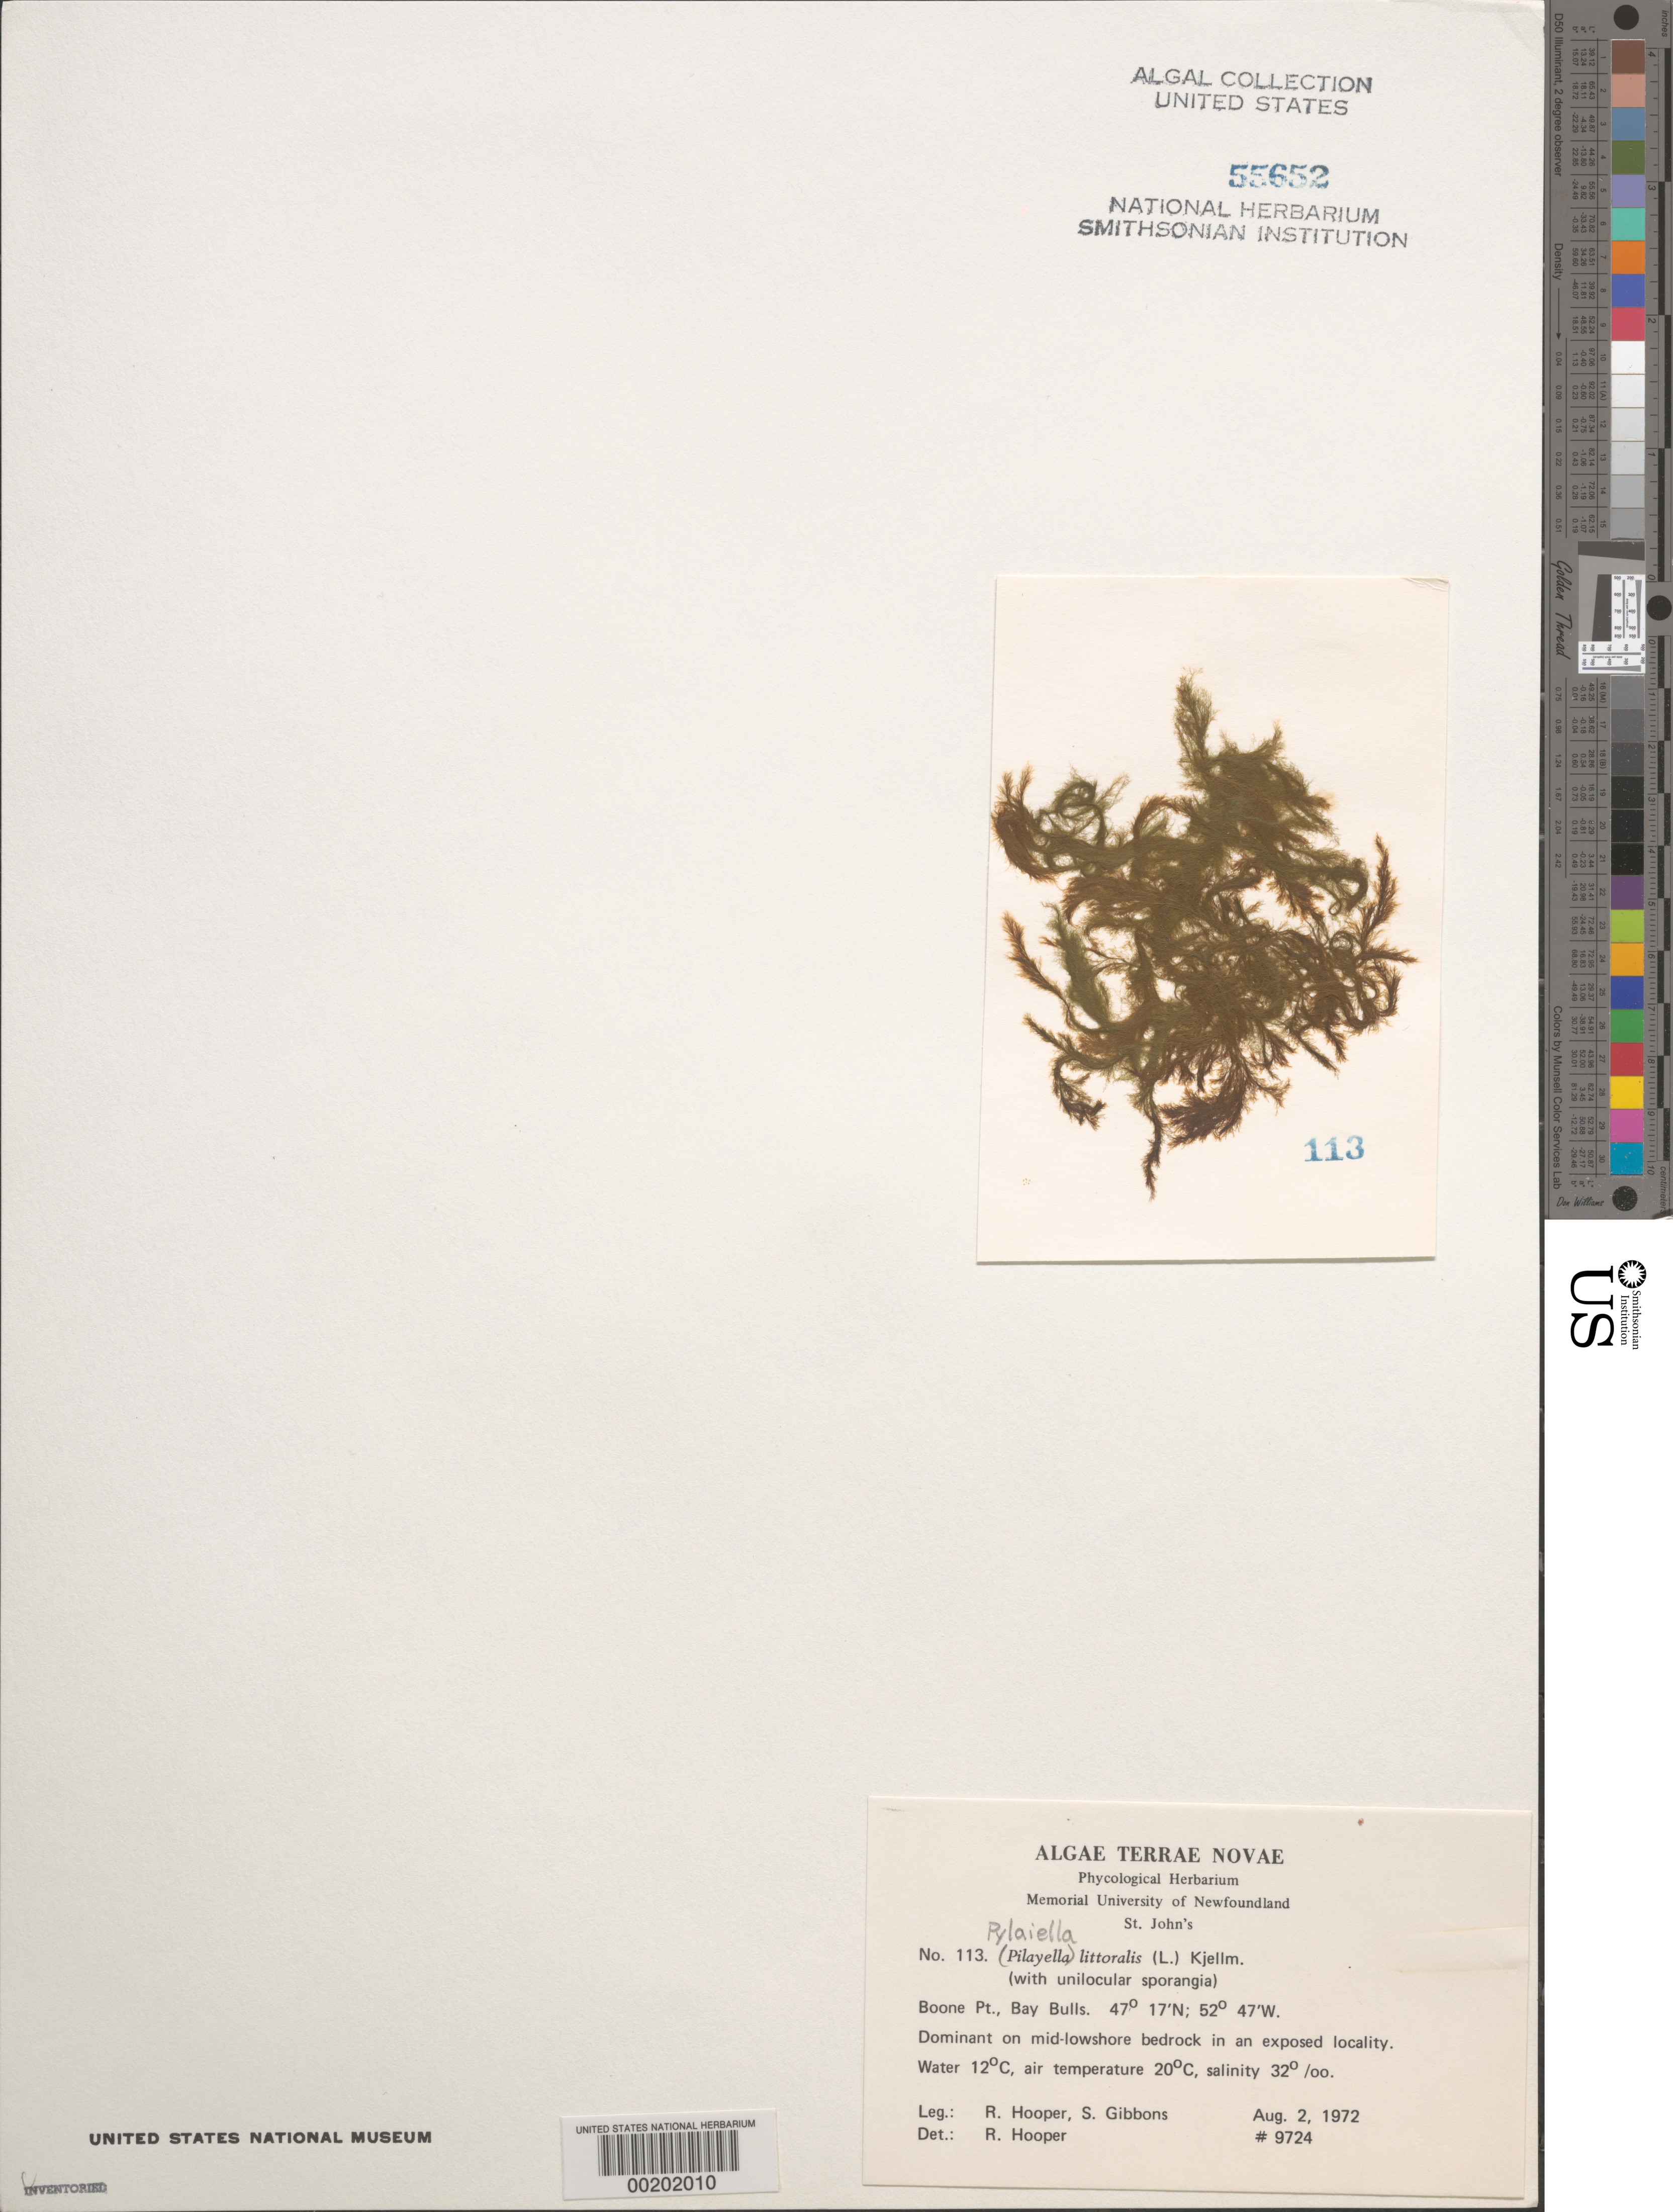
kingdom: Chromista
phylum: Ochrophyta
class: Phaeophyceae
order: Ectocarpales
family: Acinetosporaceae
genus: Pylaiella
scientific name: Pylaiella litoralis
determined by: Hooper, R. G.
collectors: R. G. Hooper & S. Gibbons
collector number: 9724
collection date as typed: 02 Aug 1972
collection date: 1972-08-02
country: Canada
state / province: Newfoundland and Labrador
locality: Boone Point, Bay Bulls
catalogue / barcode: US 55652